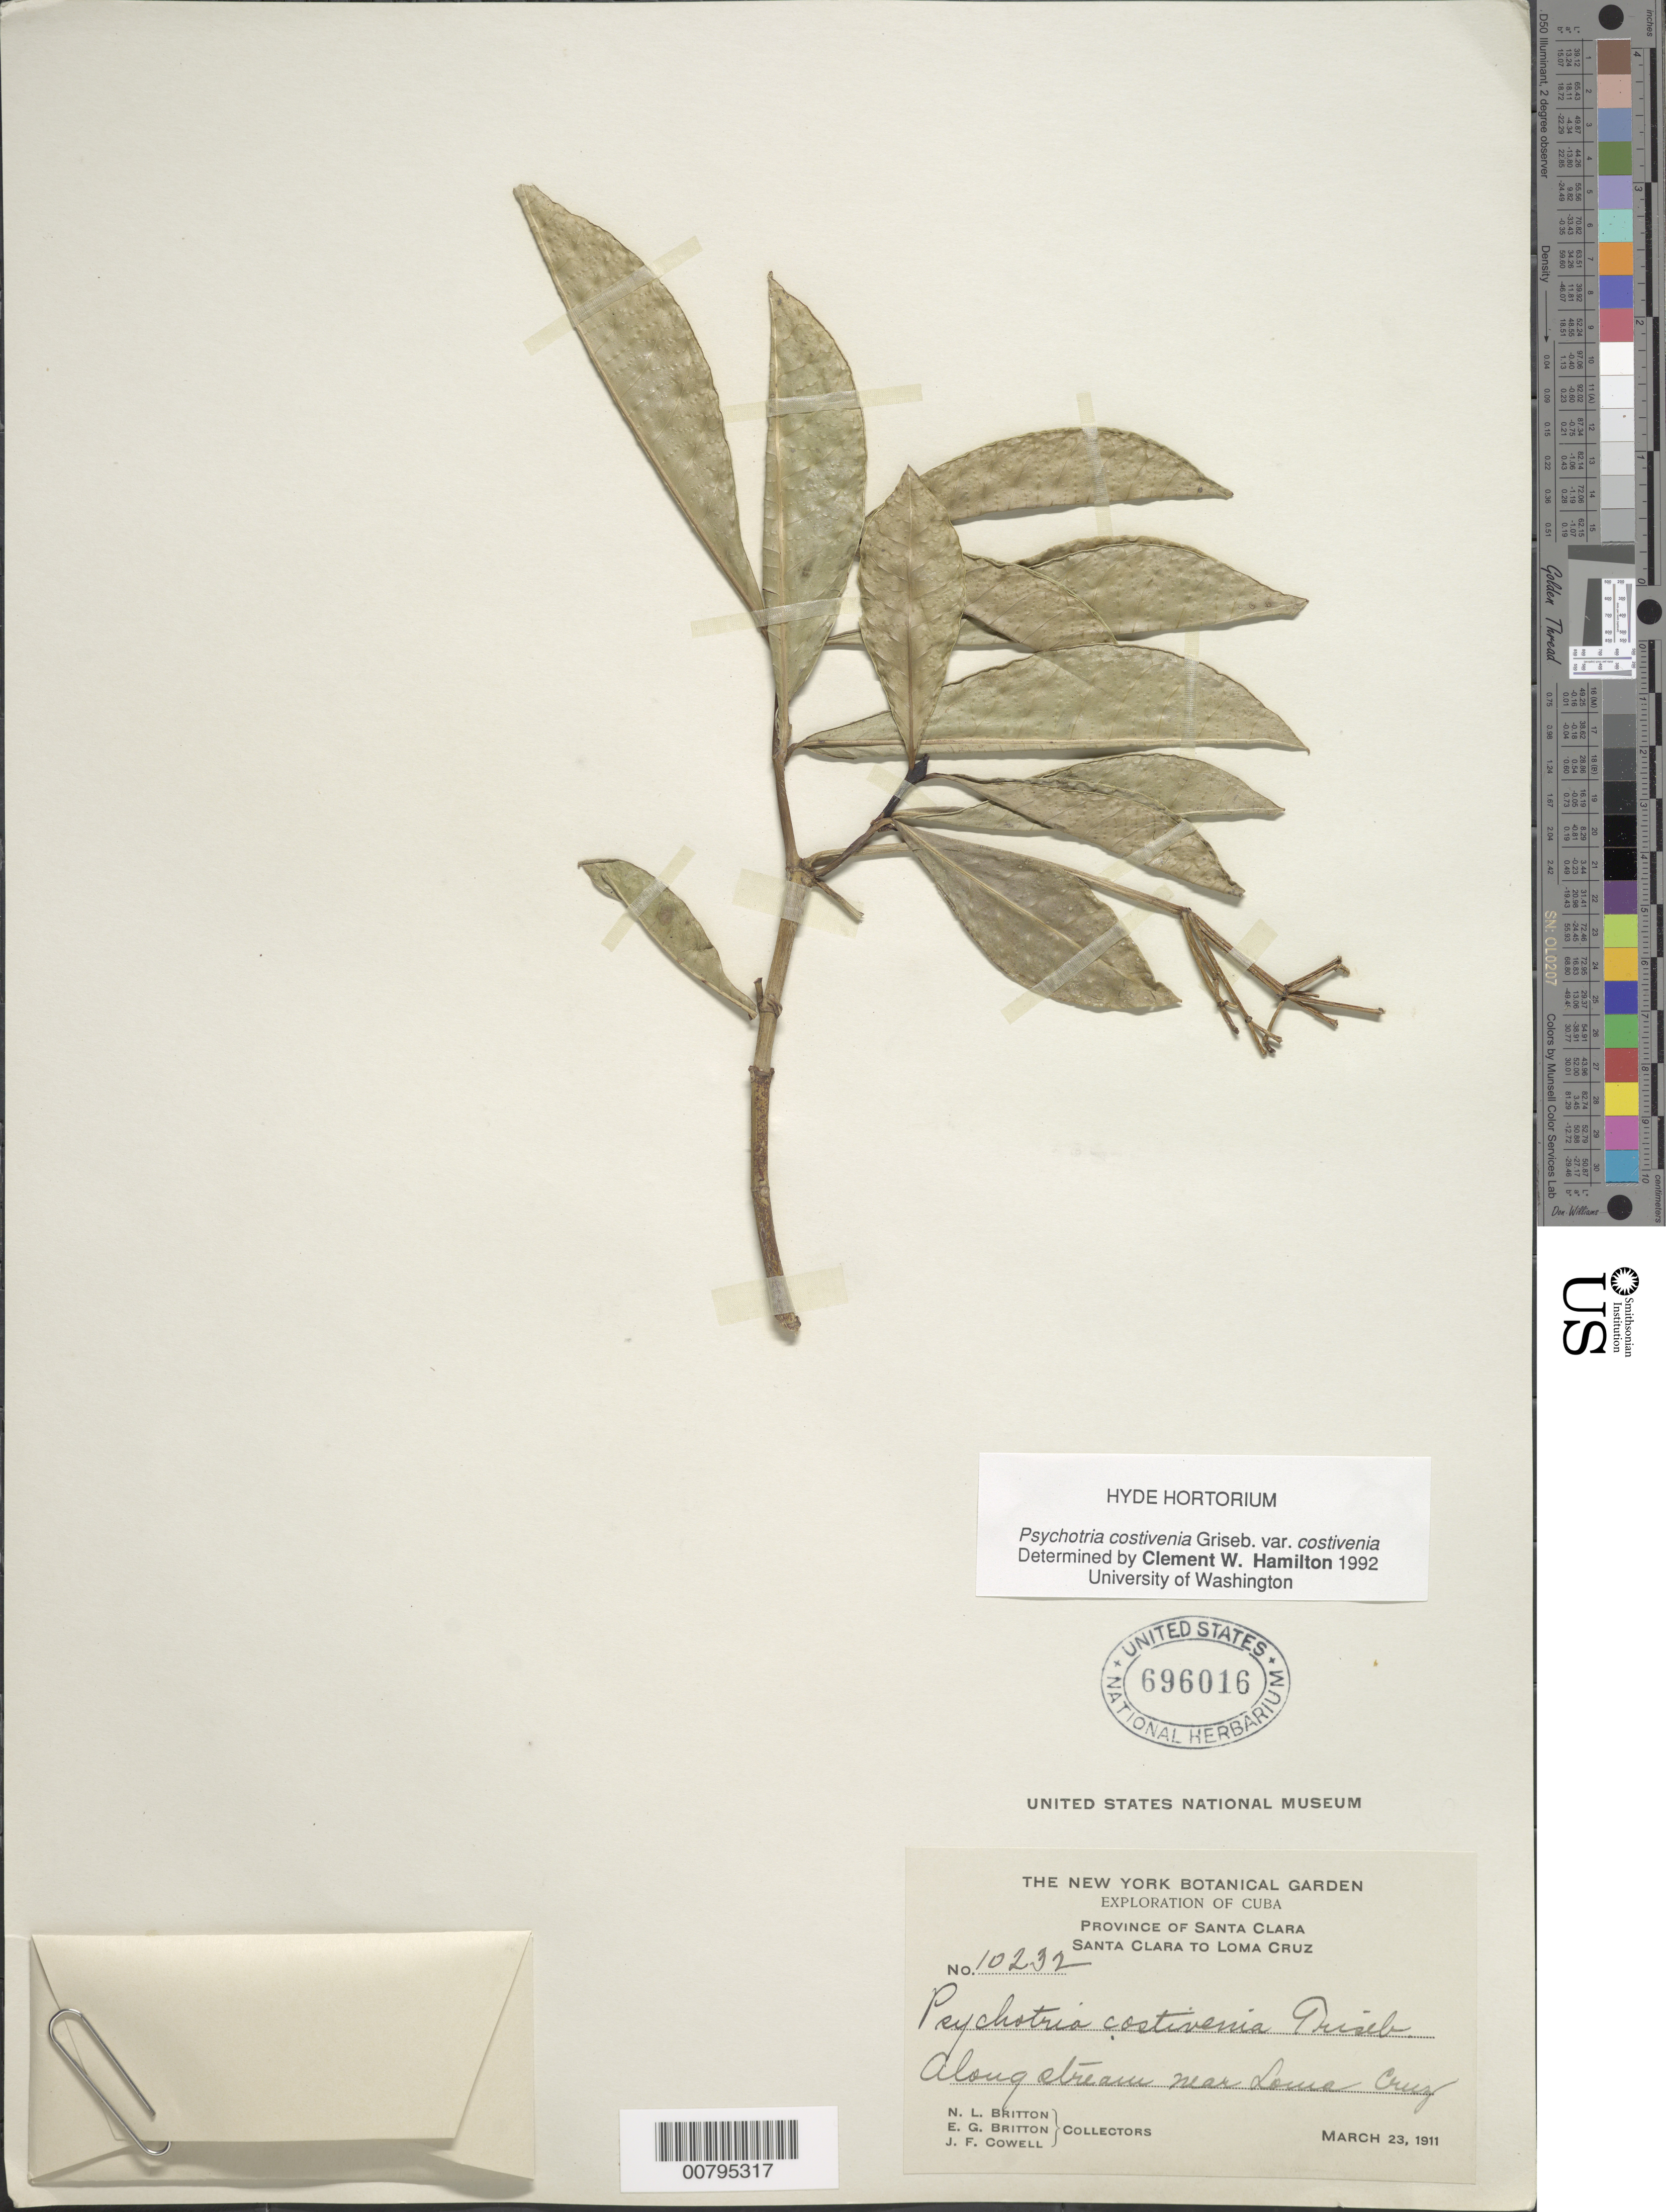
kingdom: Plantae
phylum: Tracheophyta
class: Magnoliopsida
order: Gentianales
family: Rubiaceae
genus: Psychotria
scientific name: Psychotria costivenia var. costivenia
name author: Griseb.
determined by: Hamilton, C. W.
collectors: N. Britton, E. G. Britton & J. F. Cowell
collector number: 10232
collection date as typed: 23 Mar 1911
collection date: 1911-03-23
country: Cuba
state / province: Las Villas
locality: Santa Clara to Loma Cruz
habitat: Along stream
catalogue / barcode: US 696016